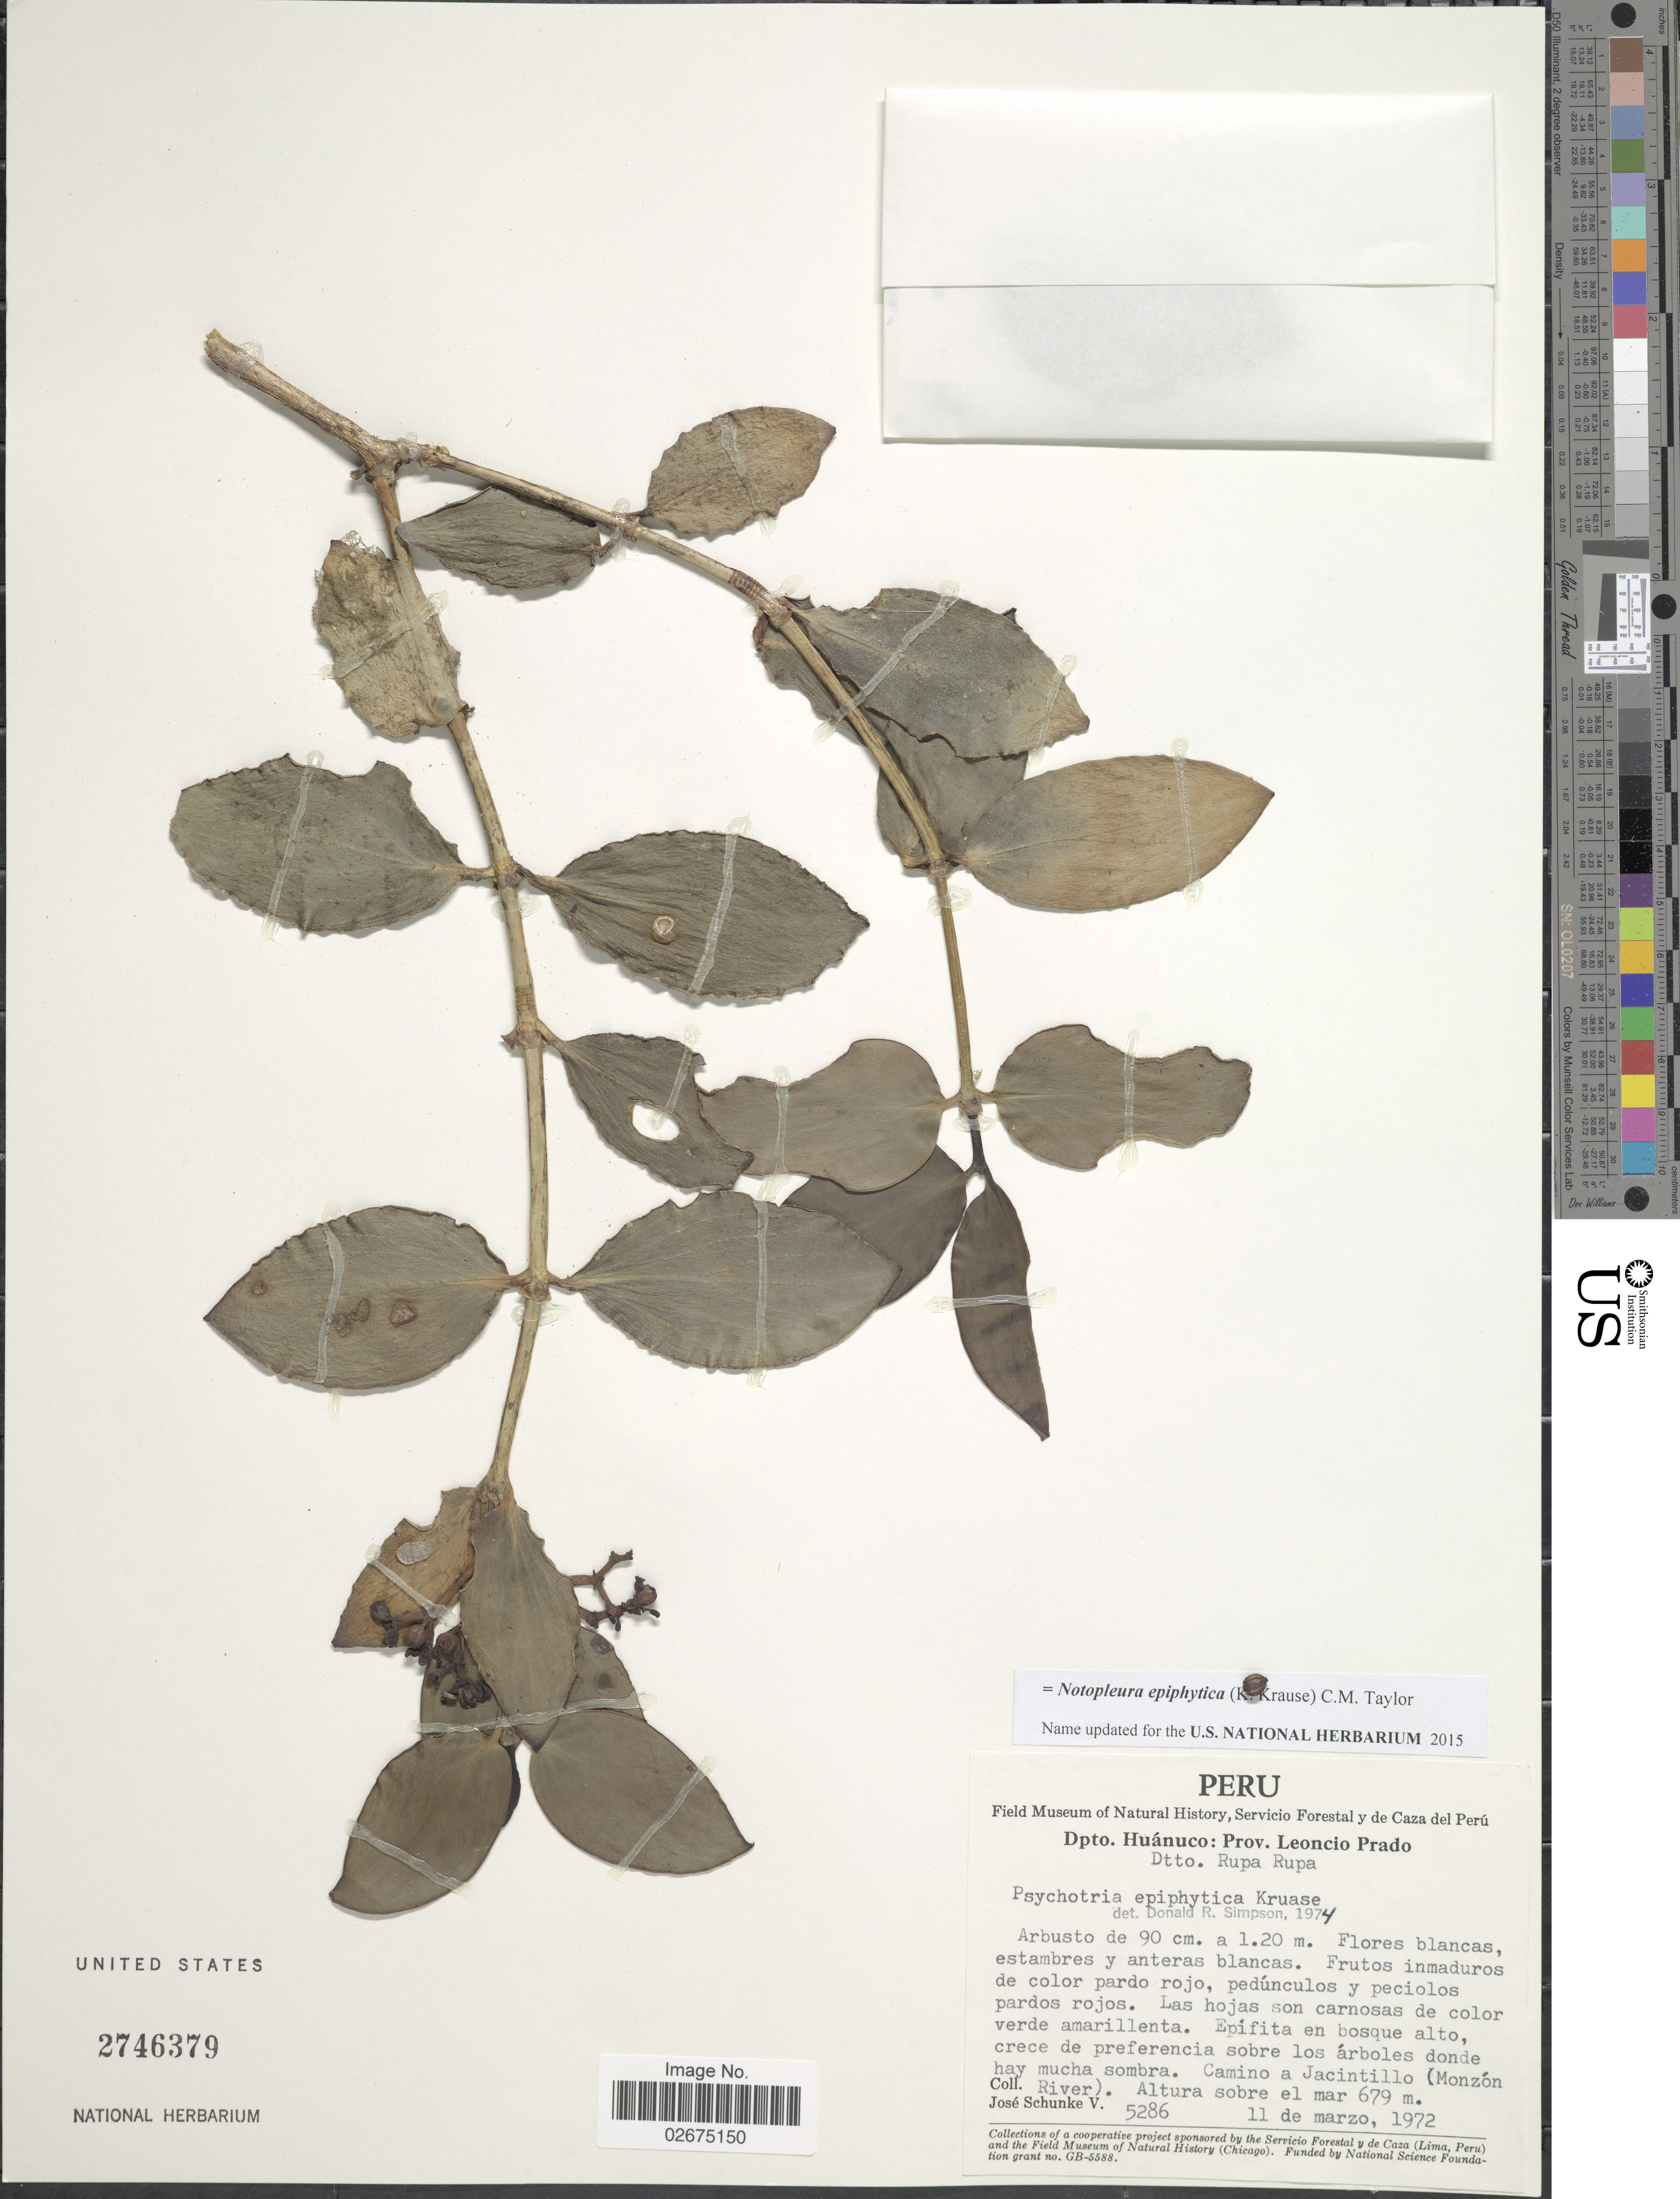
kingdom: Plantae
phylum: Tracheophyta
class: Magnoliopsida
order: Gentianales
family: Rubiaceae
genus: Notopleura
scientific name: Notopleura epiphytica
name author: (K. Krause) C.M. Taylor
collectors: J. Schunke Vigo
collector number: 5286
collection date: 1972-03-11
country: Peru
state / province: Huánuco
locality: Prov. Leoncio Prado. Dtto. Rupa Rupa. Camino a Jacintillo (Monzon River)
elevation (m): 679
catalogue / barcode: US 2746379